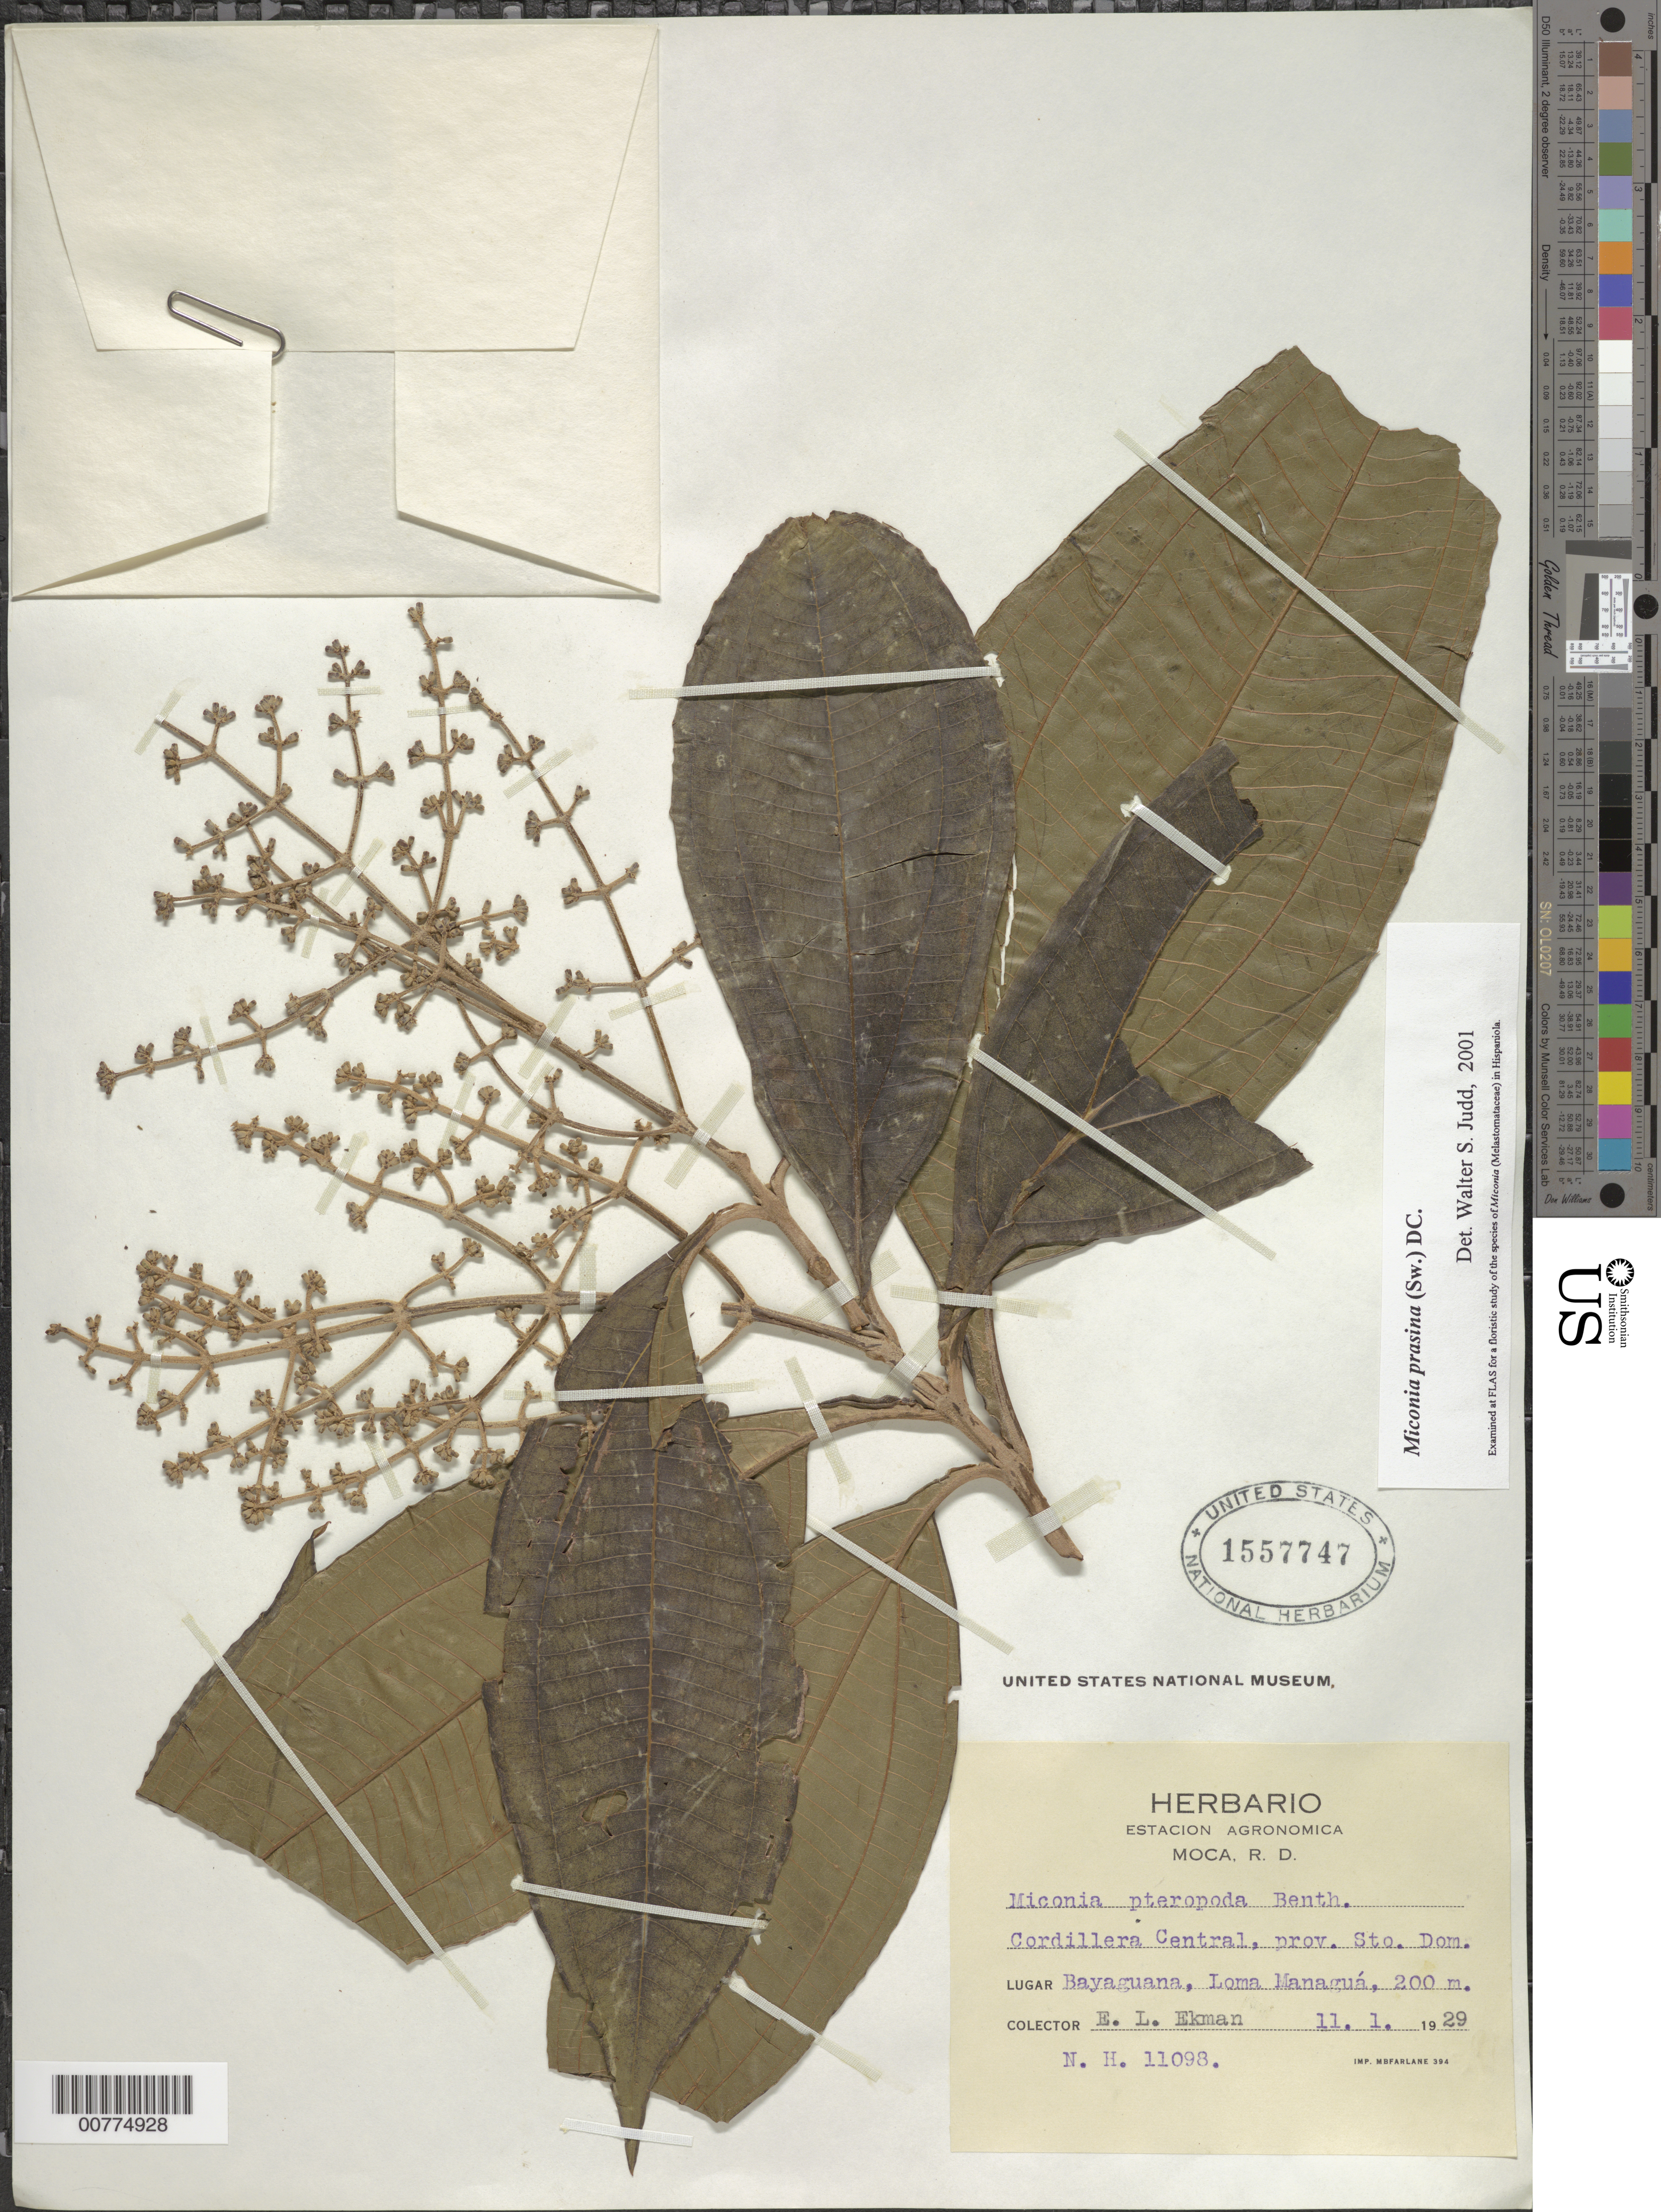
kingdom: Plantae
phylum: Tracheophyta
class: Magnoliopsida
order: Myrtales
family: Melastomataceae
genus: Miconia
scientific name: Miconia prasina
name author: (Sw.) DC.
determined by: Judd, Walter S.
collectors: E. L. Ekman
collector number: H 11098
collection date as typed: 11 Jan 1929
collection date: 1929-01-11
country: Dominican Republic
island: Hispaniola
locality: Province of Santo Domingo, Cordillera Central, Bayaguana, Loma Managuá.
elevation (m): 200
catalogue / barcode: US 1557747